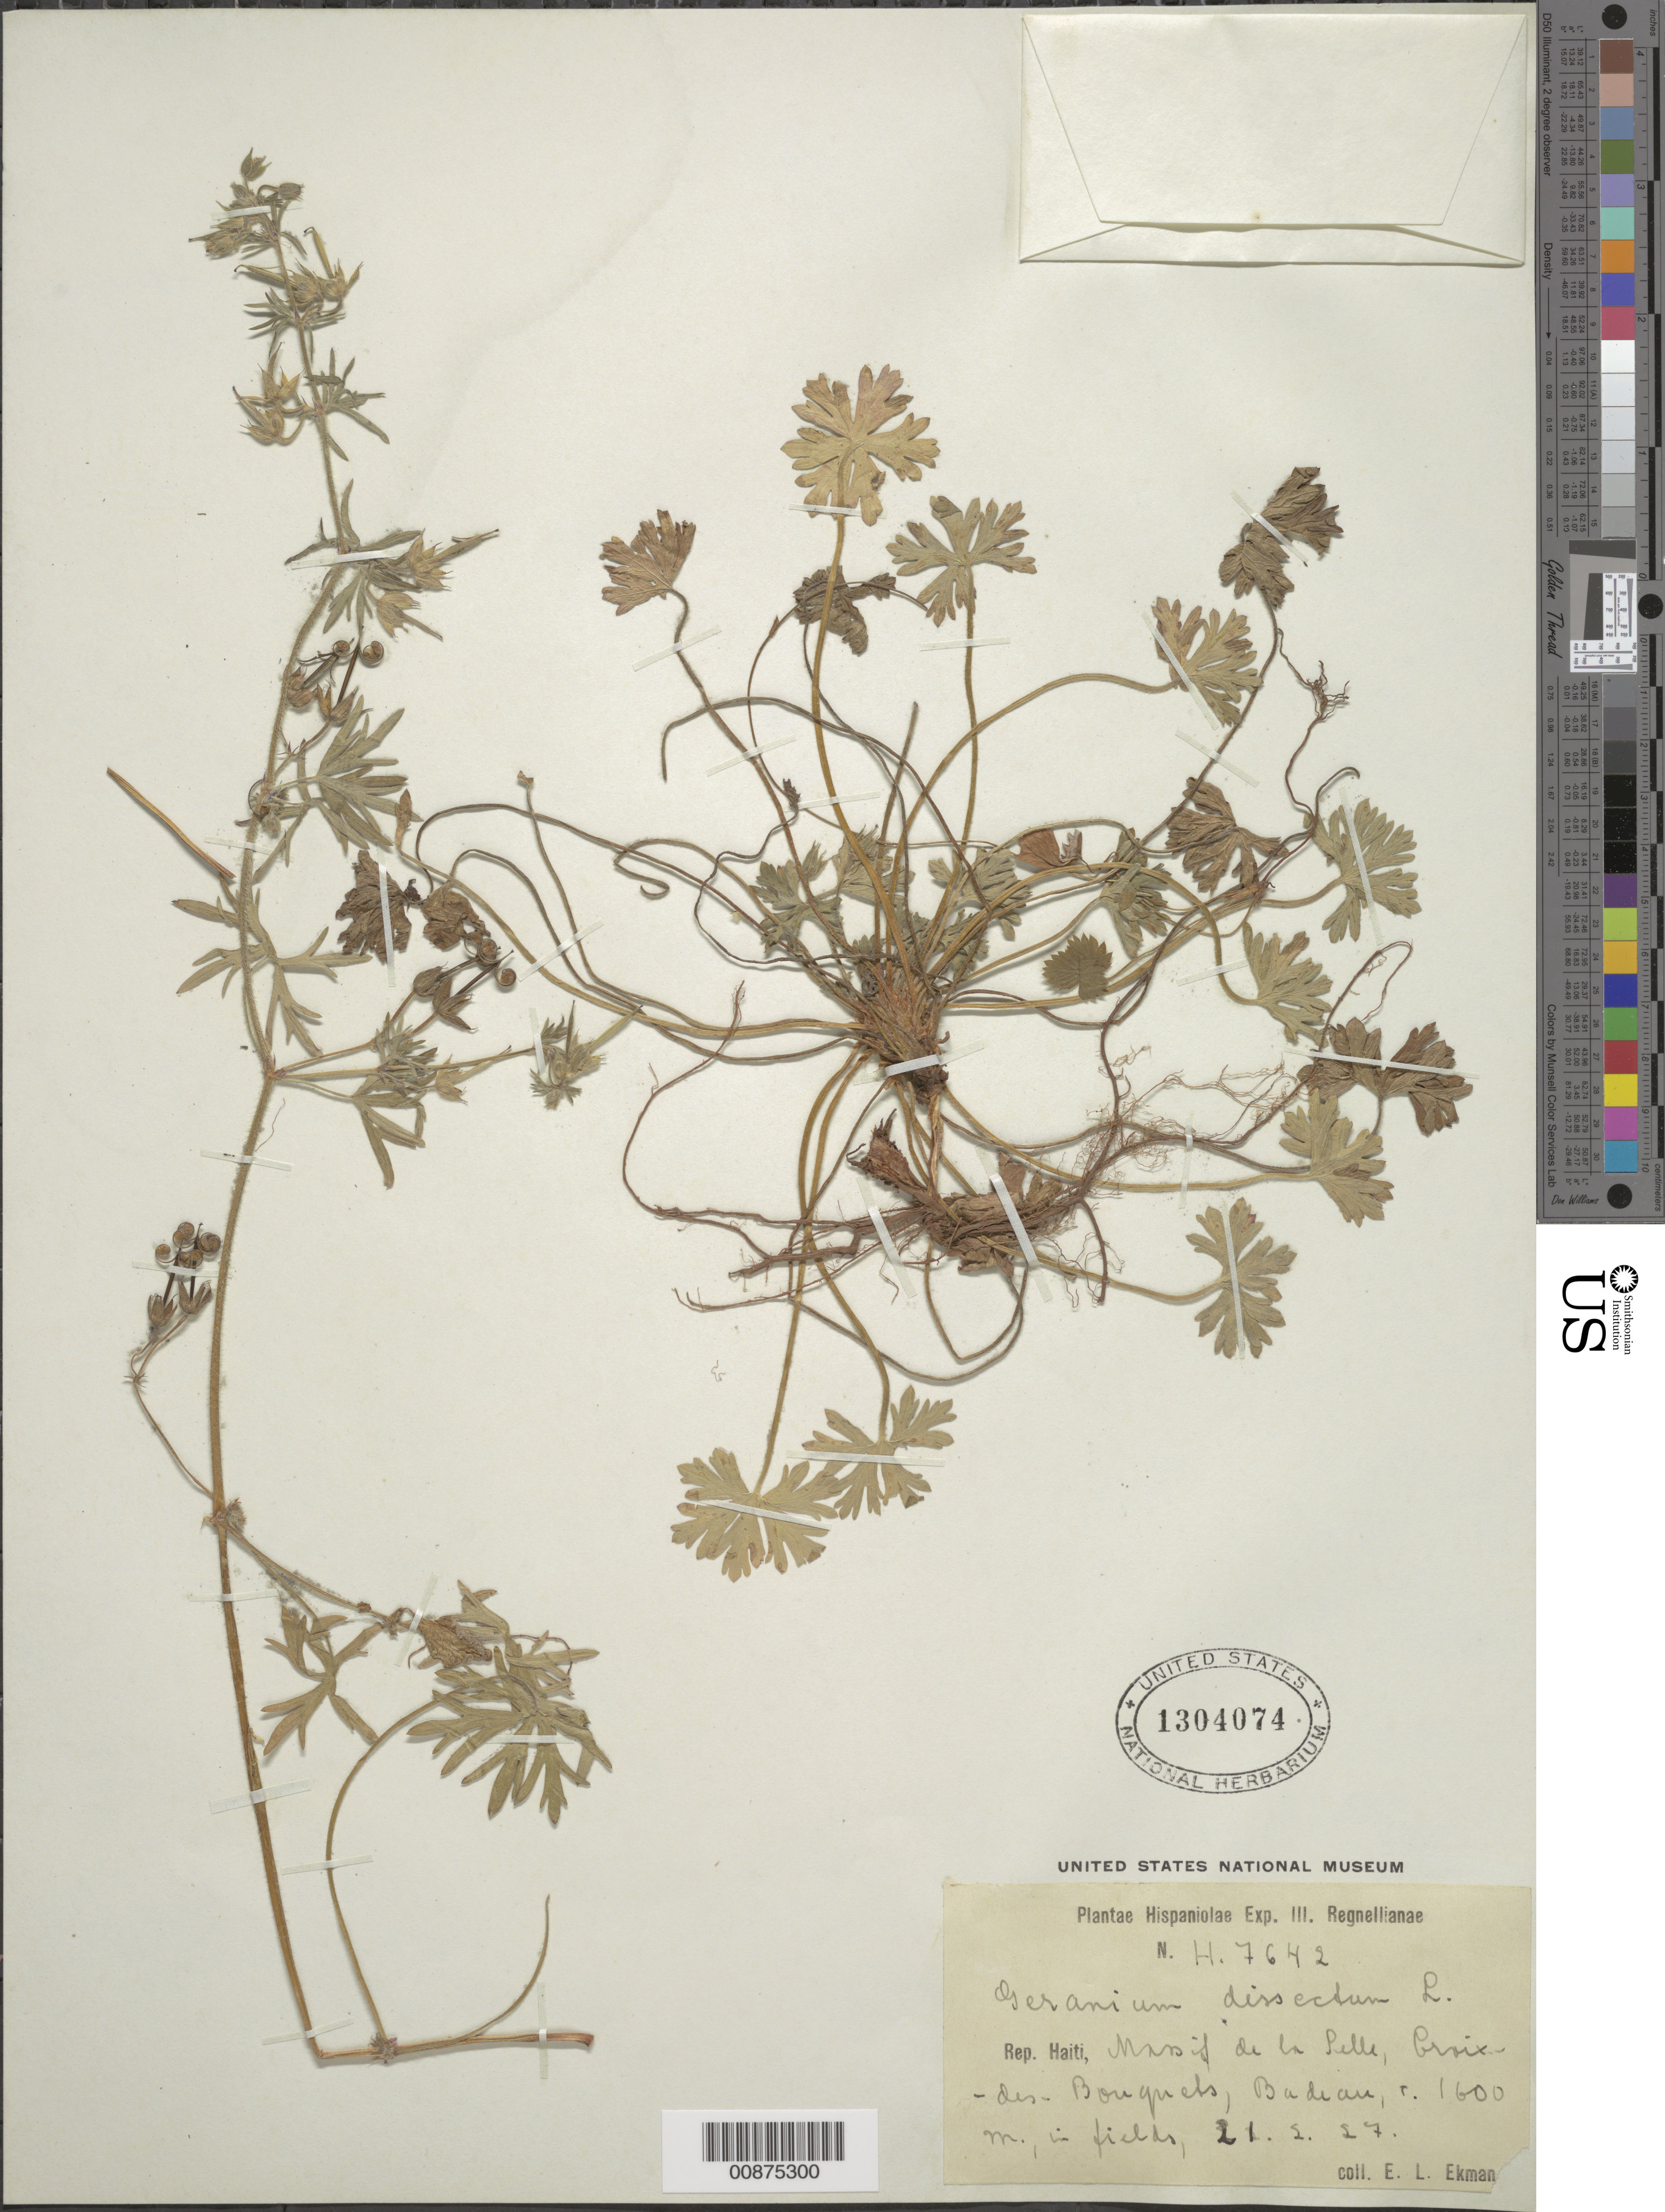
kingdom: Plantae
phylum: Tracheophyta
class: Magnoliopsida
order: Geraniales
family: Geraniaceae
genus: Geranium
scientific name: Geranium dissectum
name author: L.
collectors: E. L. Ekman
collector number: H 7642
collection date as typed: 21 Feb 1927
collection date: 1927-02-21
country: Haiti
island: Hispaniola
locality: Massif de la Selle, Croix des Bouquets, Badeau.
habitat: In fields.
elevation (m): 1600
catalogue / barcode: US 1304074